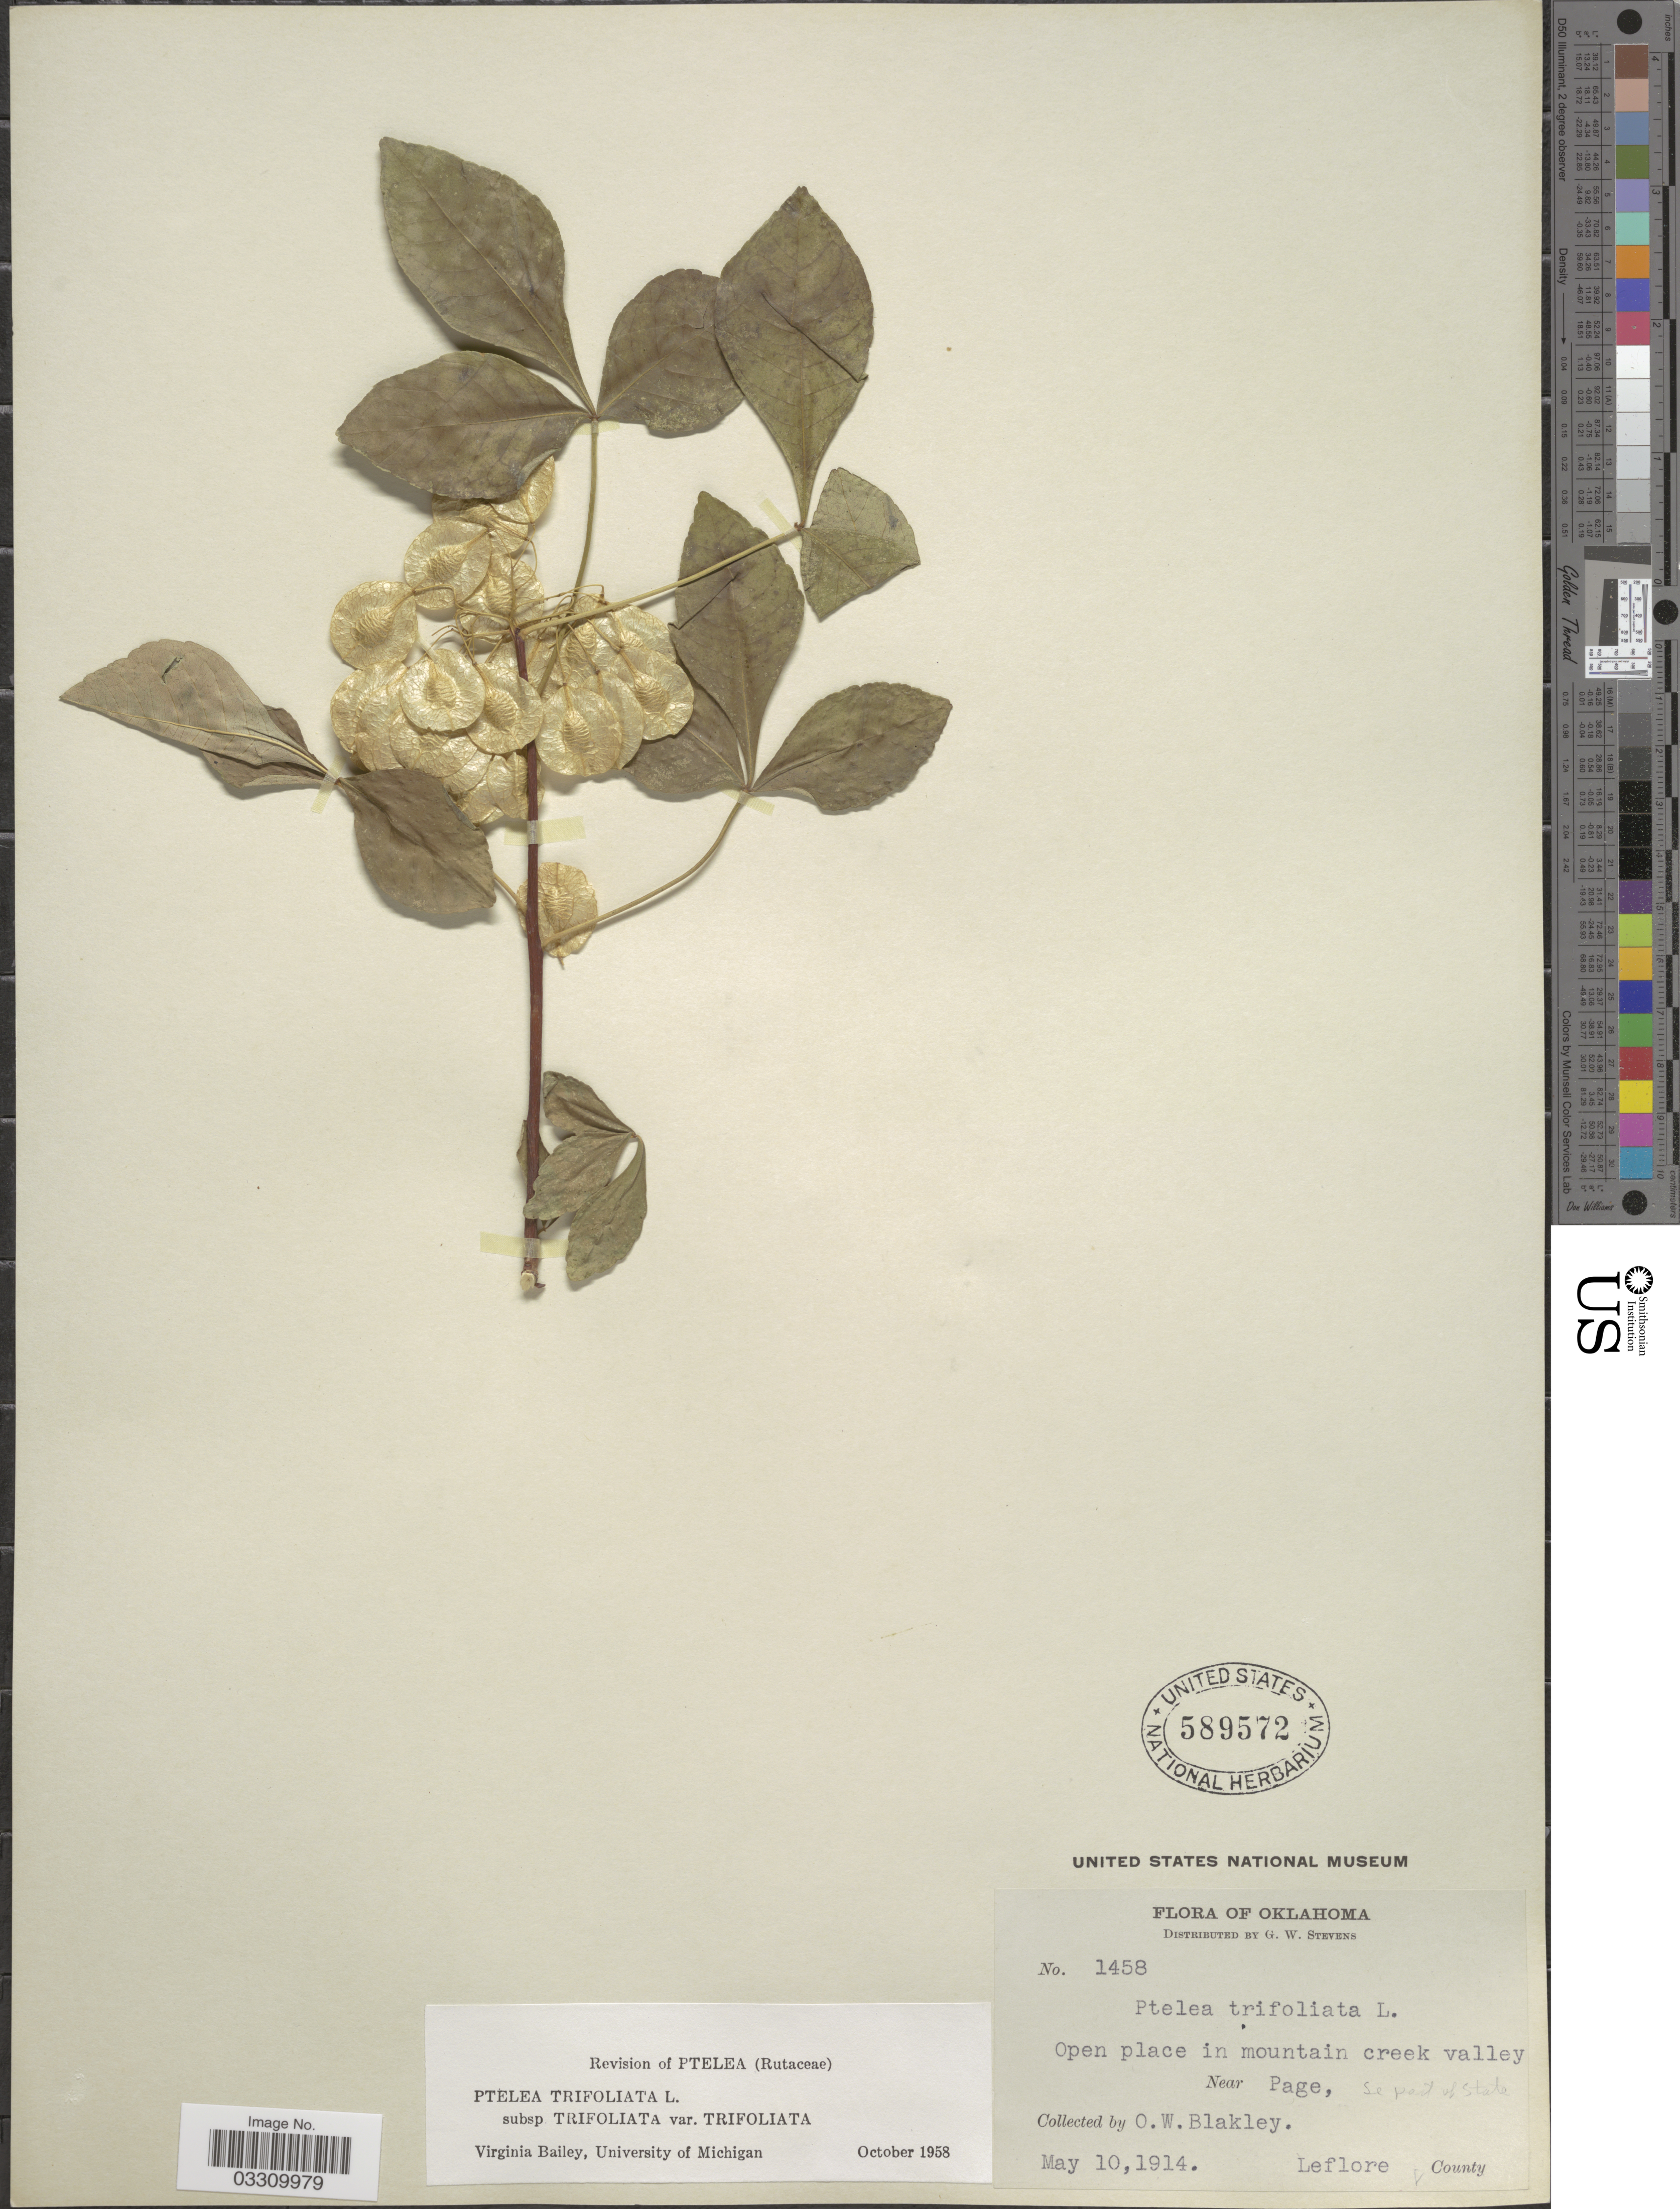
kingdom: Plantae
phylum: Tracheophyta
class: Magnoliopsida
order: Sapindales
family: Rutaceae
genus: Ptelea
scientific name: Ptelea trifoliata subsp. trifoliata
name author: L.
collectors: O. Blakley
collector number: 1458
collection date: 1914-05-10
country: United States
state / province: Oklahoma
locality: Near Page, Leflore County.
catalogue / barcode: US 589572